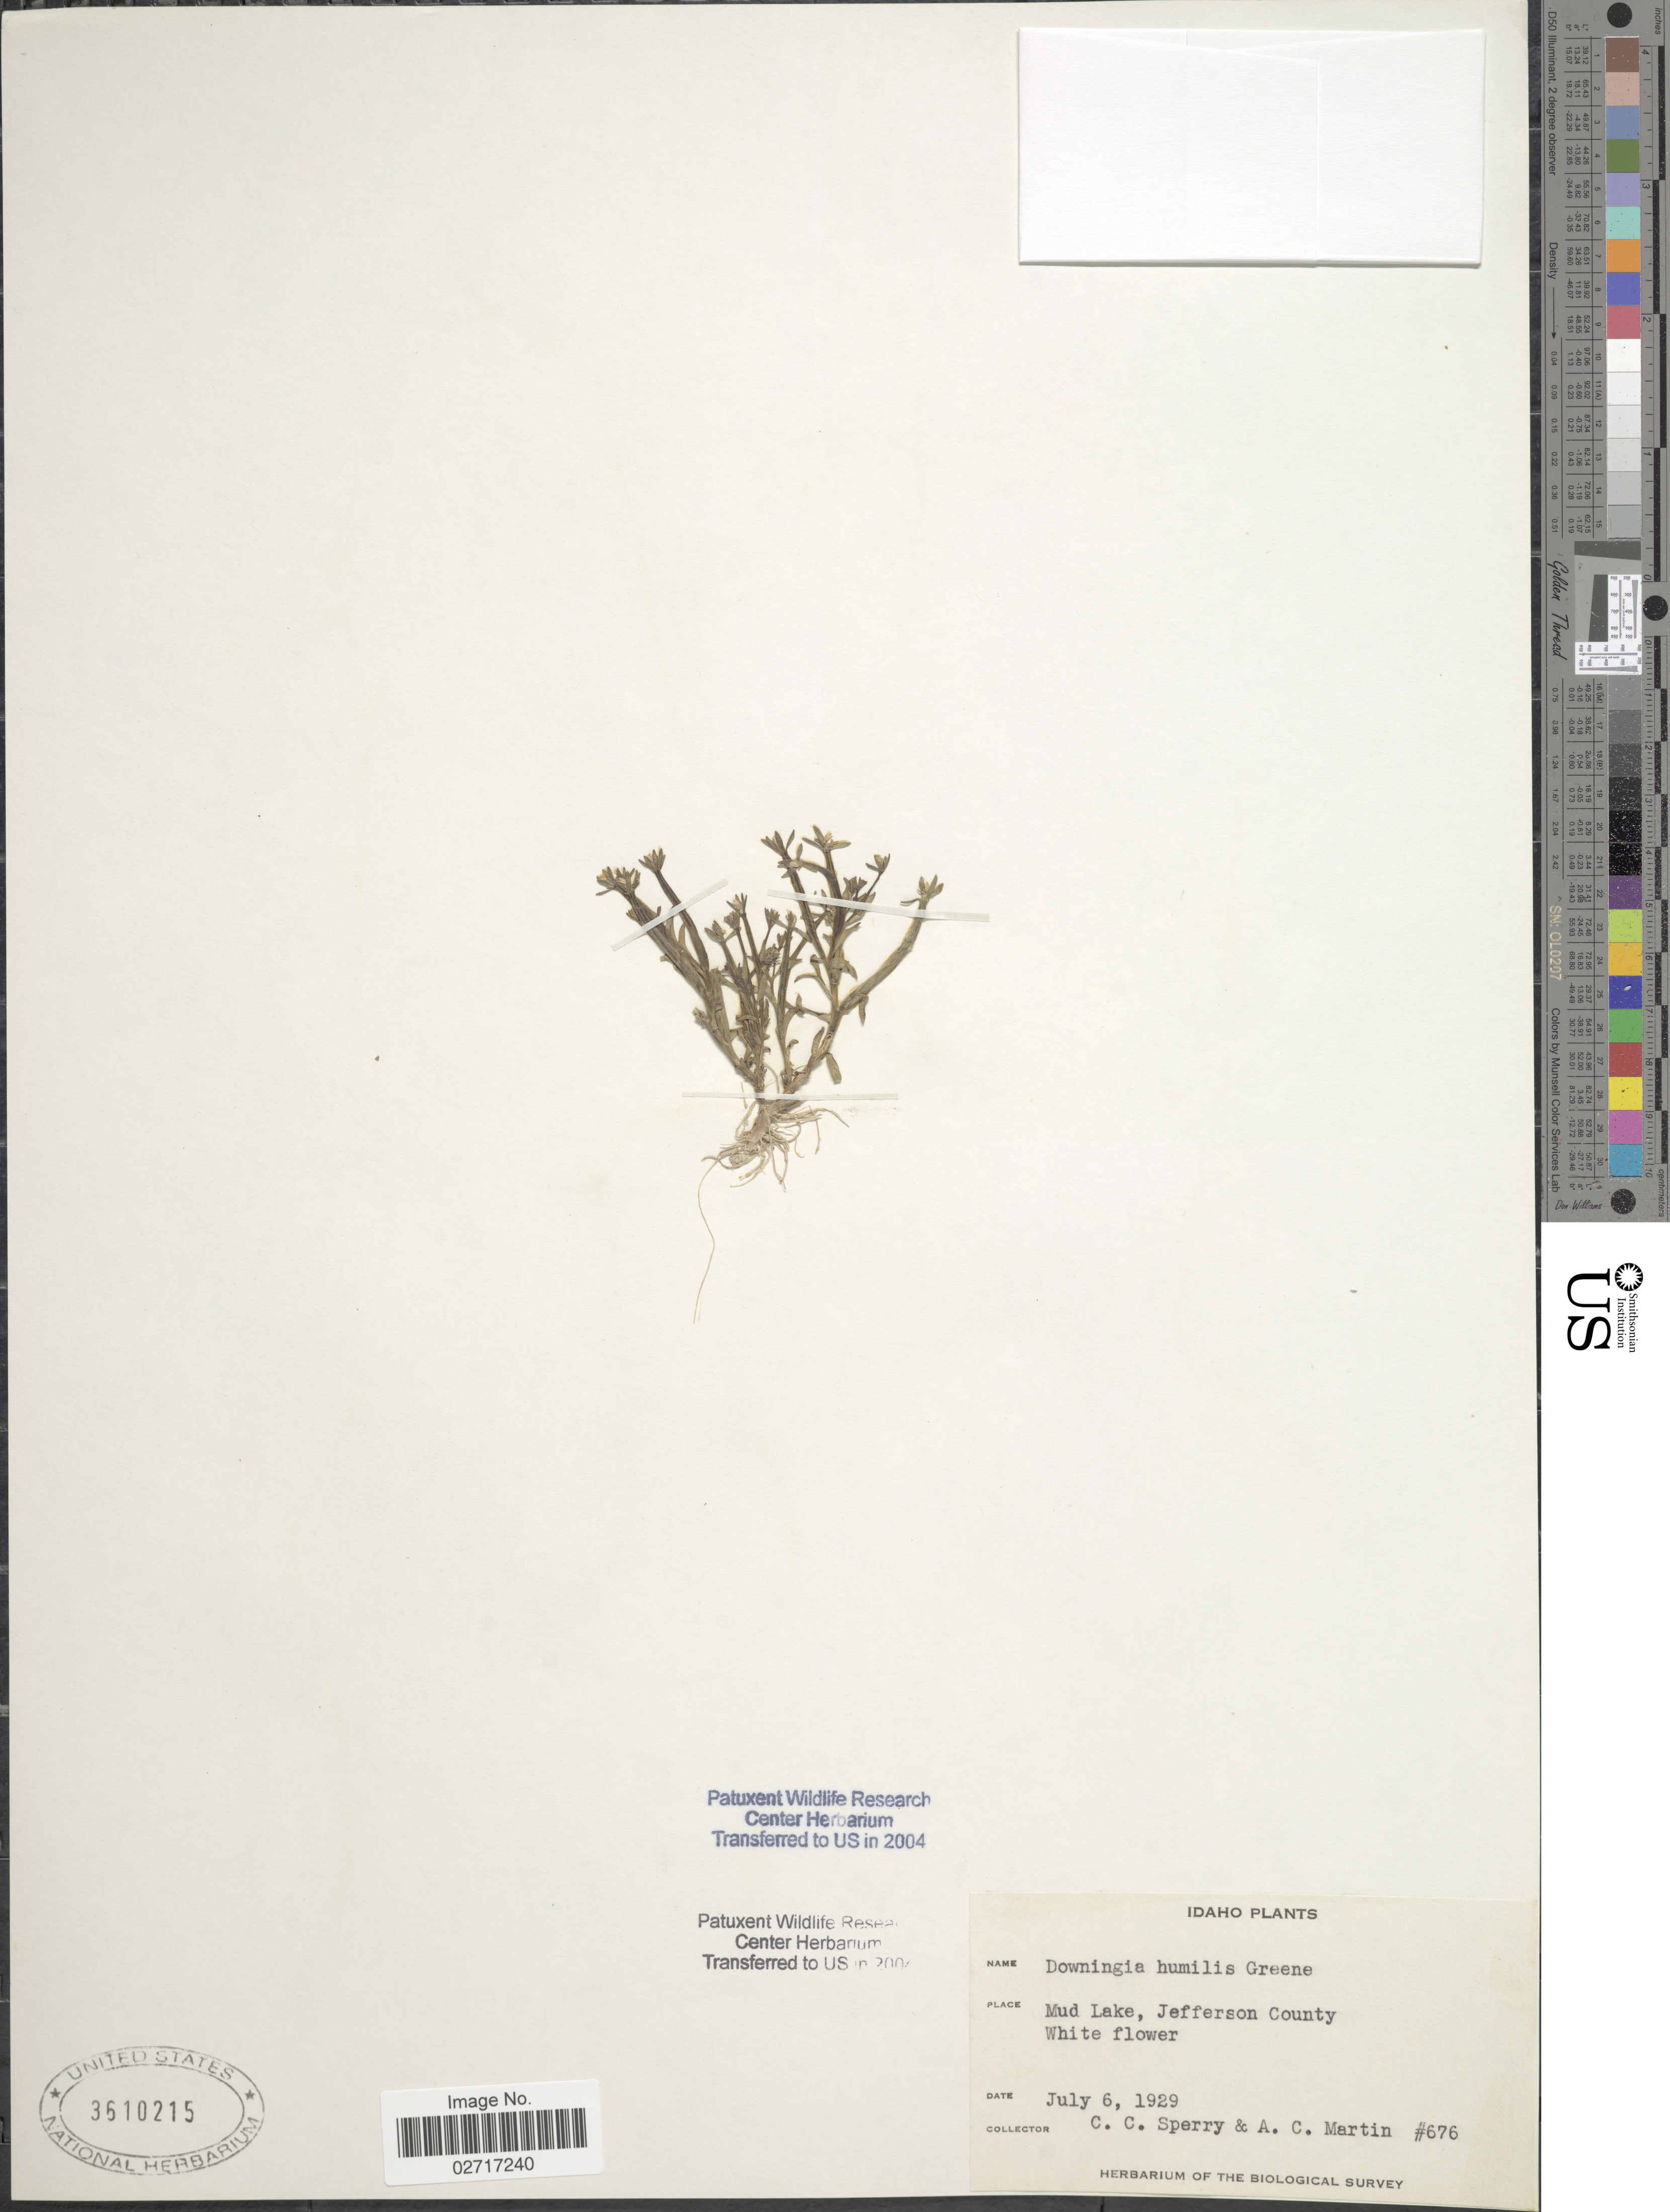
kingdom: Plantae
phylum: Tracheophyta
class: Magnoliopsida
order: Asterales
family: Campanulaceae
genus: Downingia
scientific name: Downingia humilis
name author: (S.W. Greene) Rattan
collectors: C. C. Sperry & A. C. Martin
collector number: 676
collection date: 1929-07-06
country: United States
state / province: Idaho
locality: Mud Lake, Jefferson County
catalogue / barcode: US 3610215